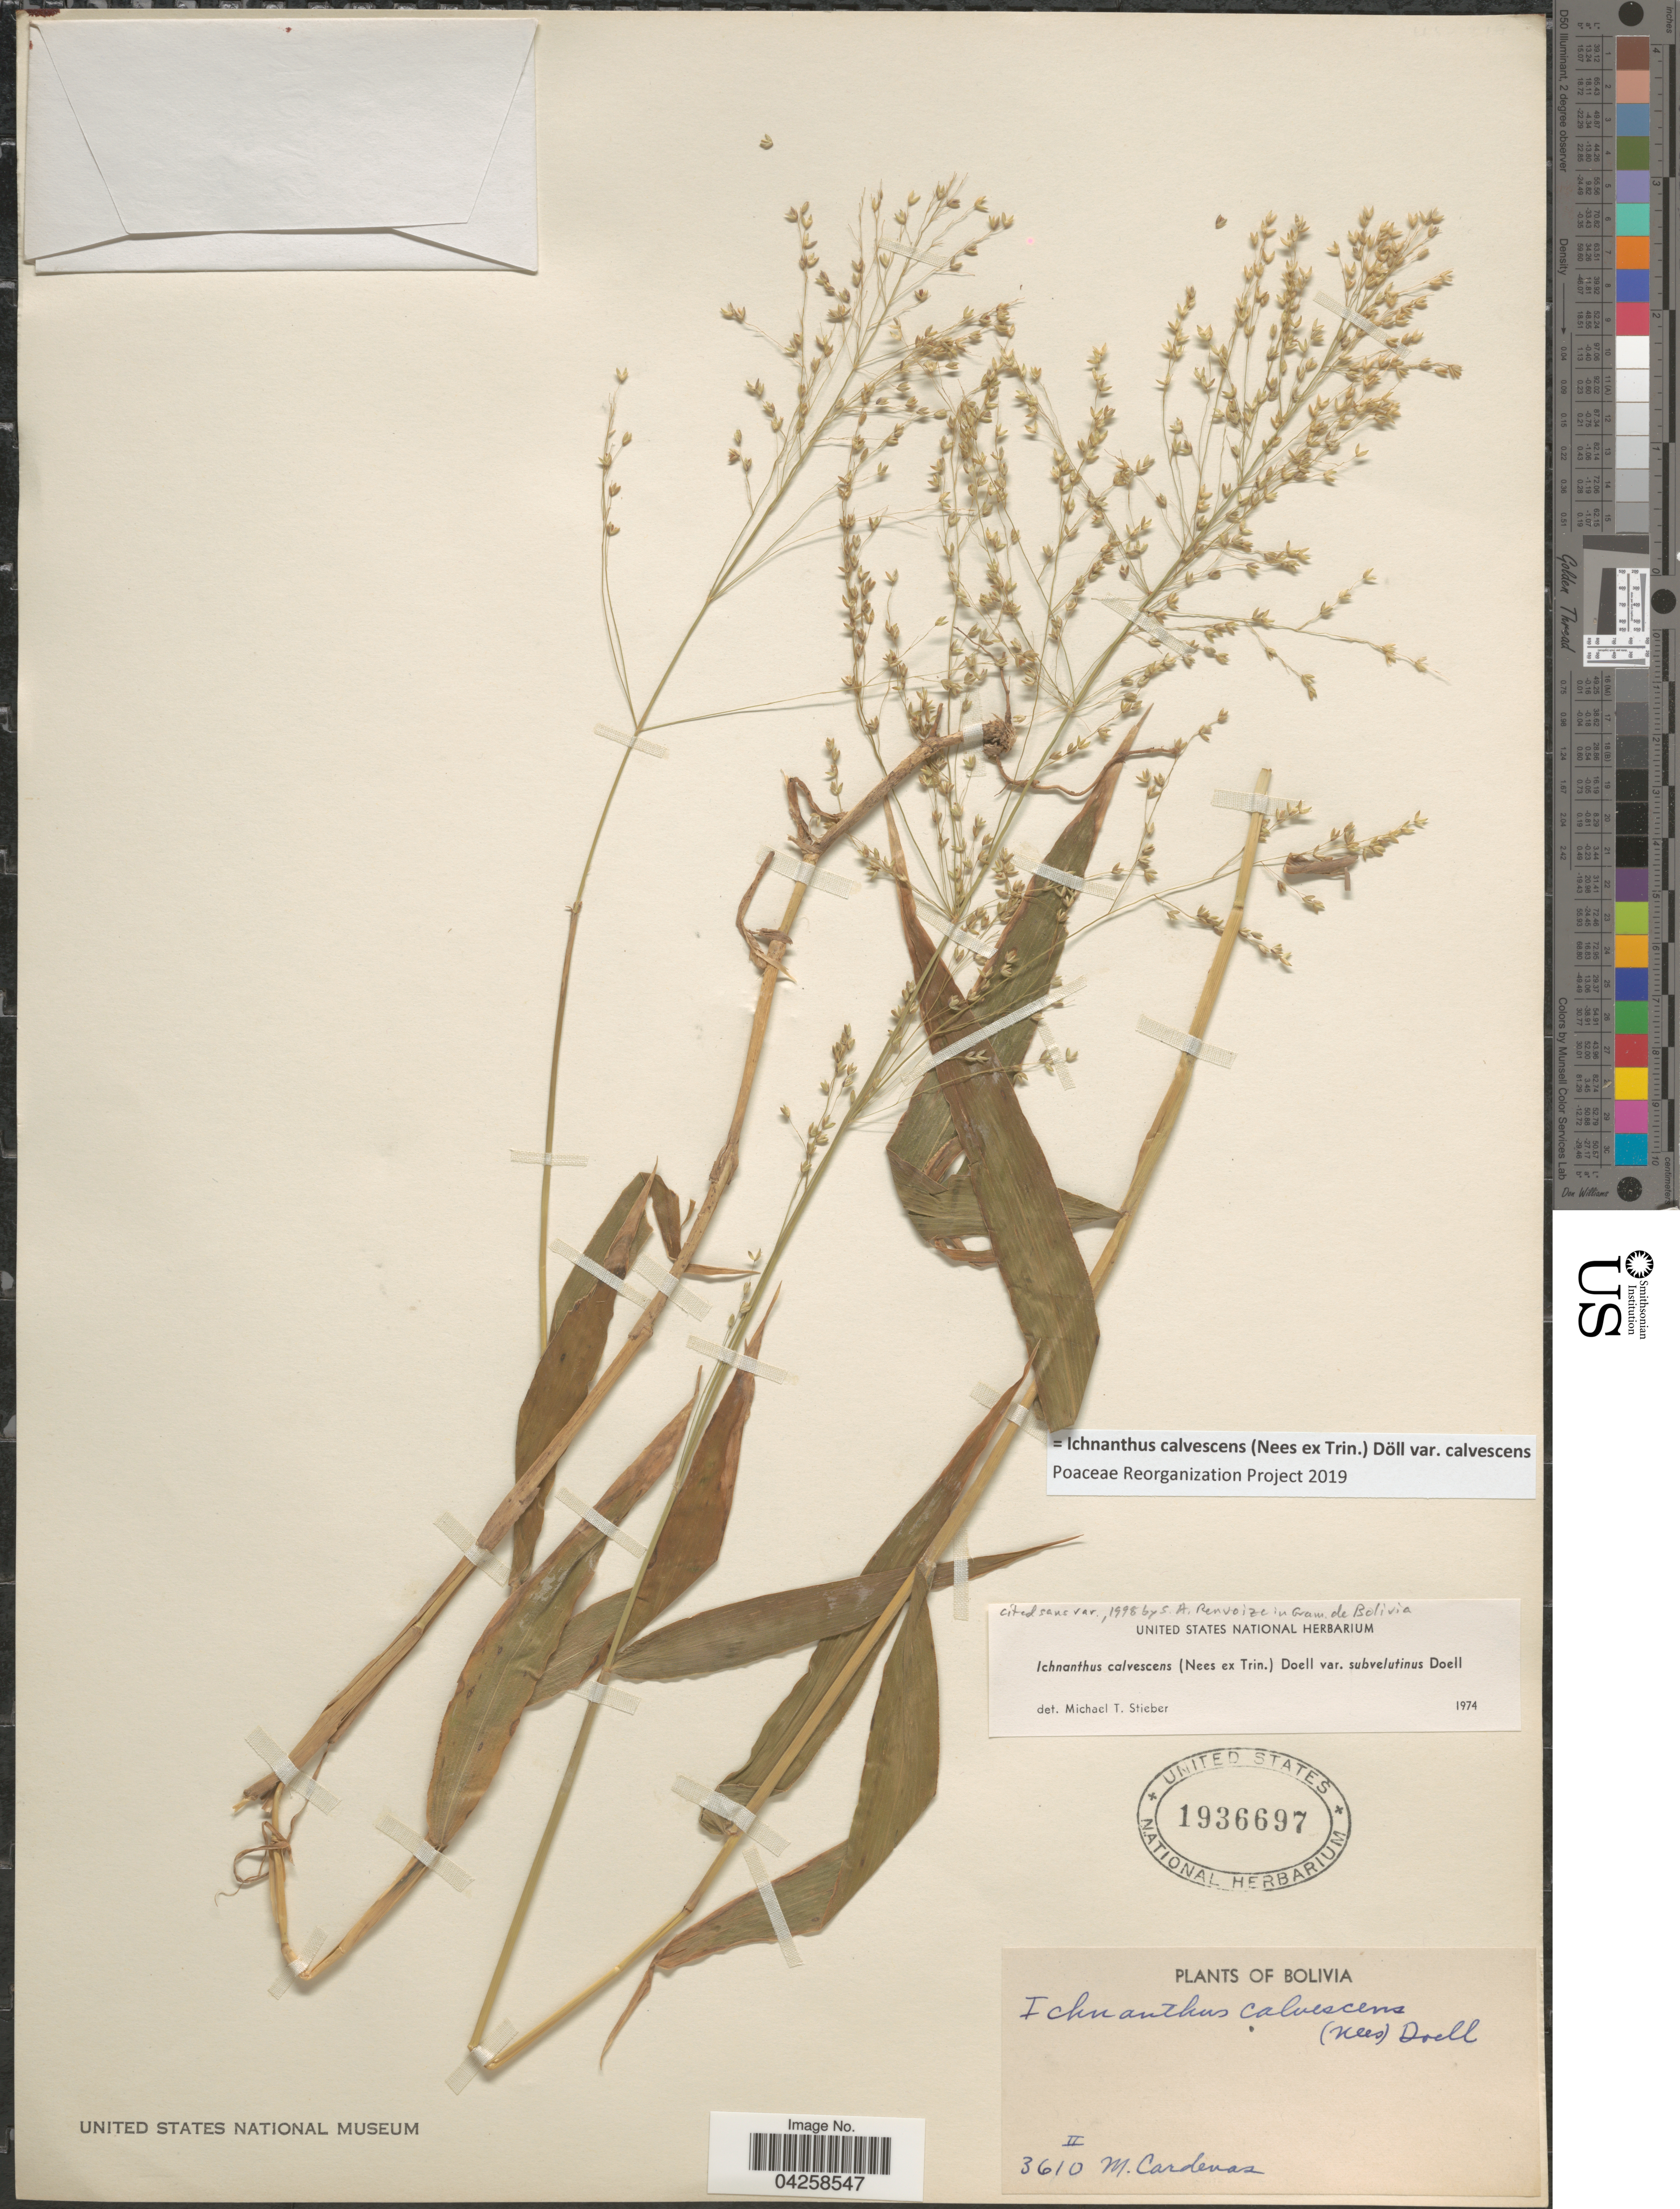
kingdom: Plantae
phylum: Tracheophyta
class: Liliopsida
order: Poales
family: Poaceae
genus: Ichnanthus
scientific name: Ichnanthus calvescens var. calvescens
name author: (Nees ex Trin.) Döll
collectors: M. Cárdenas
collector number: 3610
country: Bolivia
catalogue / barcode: US 1936697